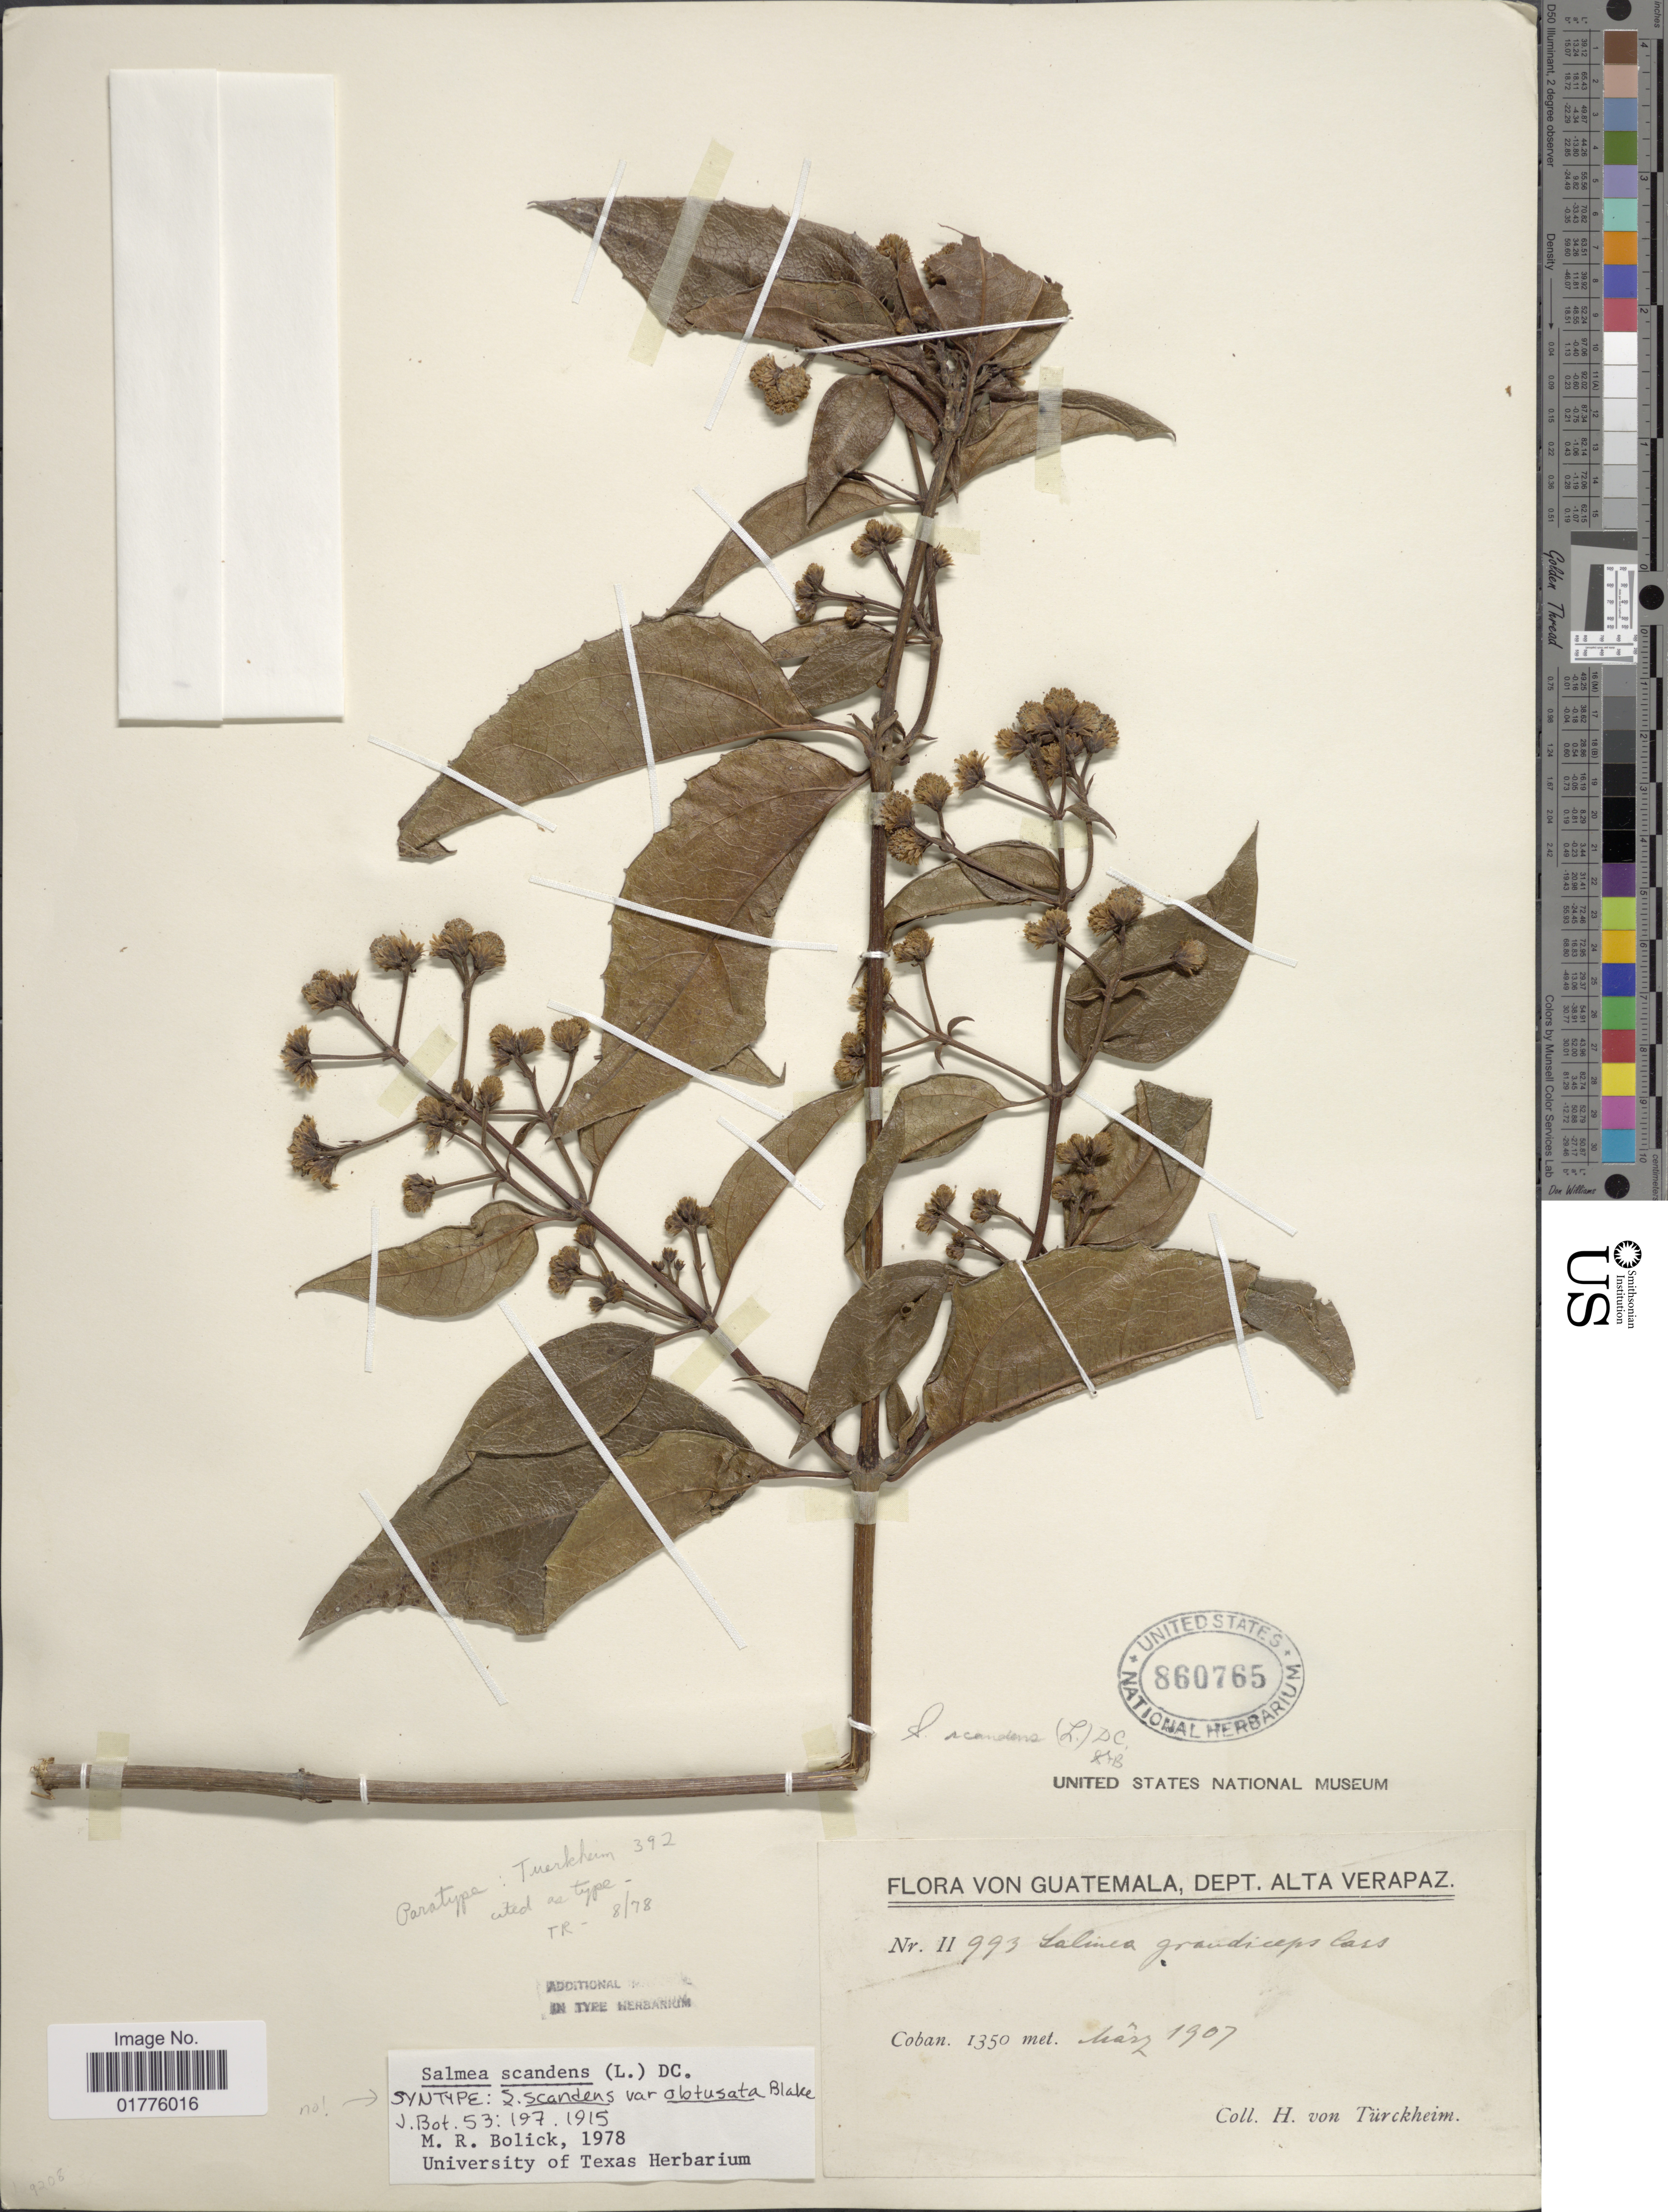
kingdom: Plantae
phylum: Tracheophyta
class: Magnoliopsida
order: Asterales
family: Asteraceae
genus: Salmea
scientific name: Salmea scandens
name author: (L.) DC.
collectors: H. von Türckheim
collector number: II993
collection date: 1907-03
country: Guatemala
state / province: Alta Verapaz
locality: Coban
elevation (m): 1350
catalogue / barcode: US 860765